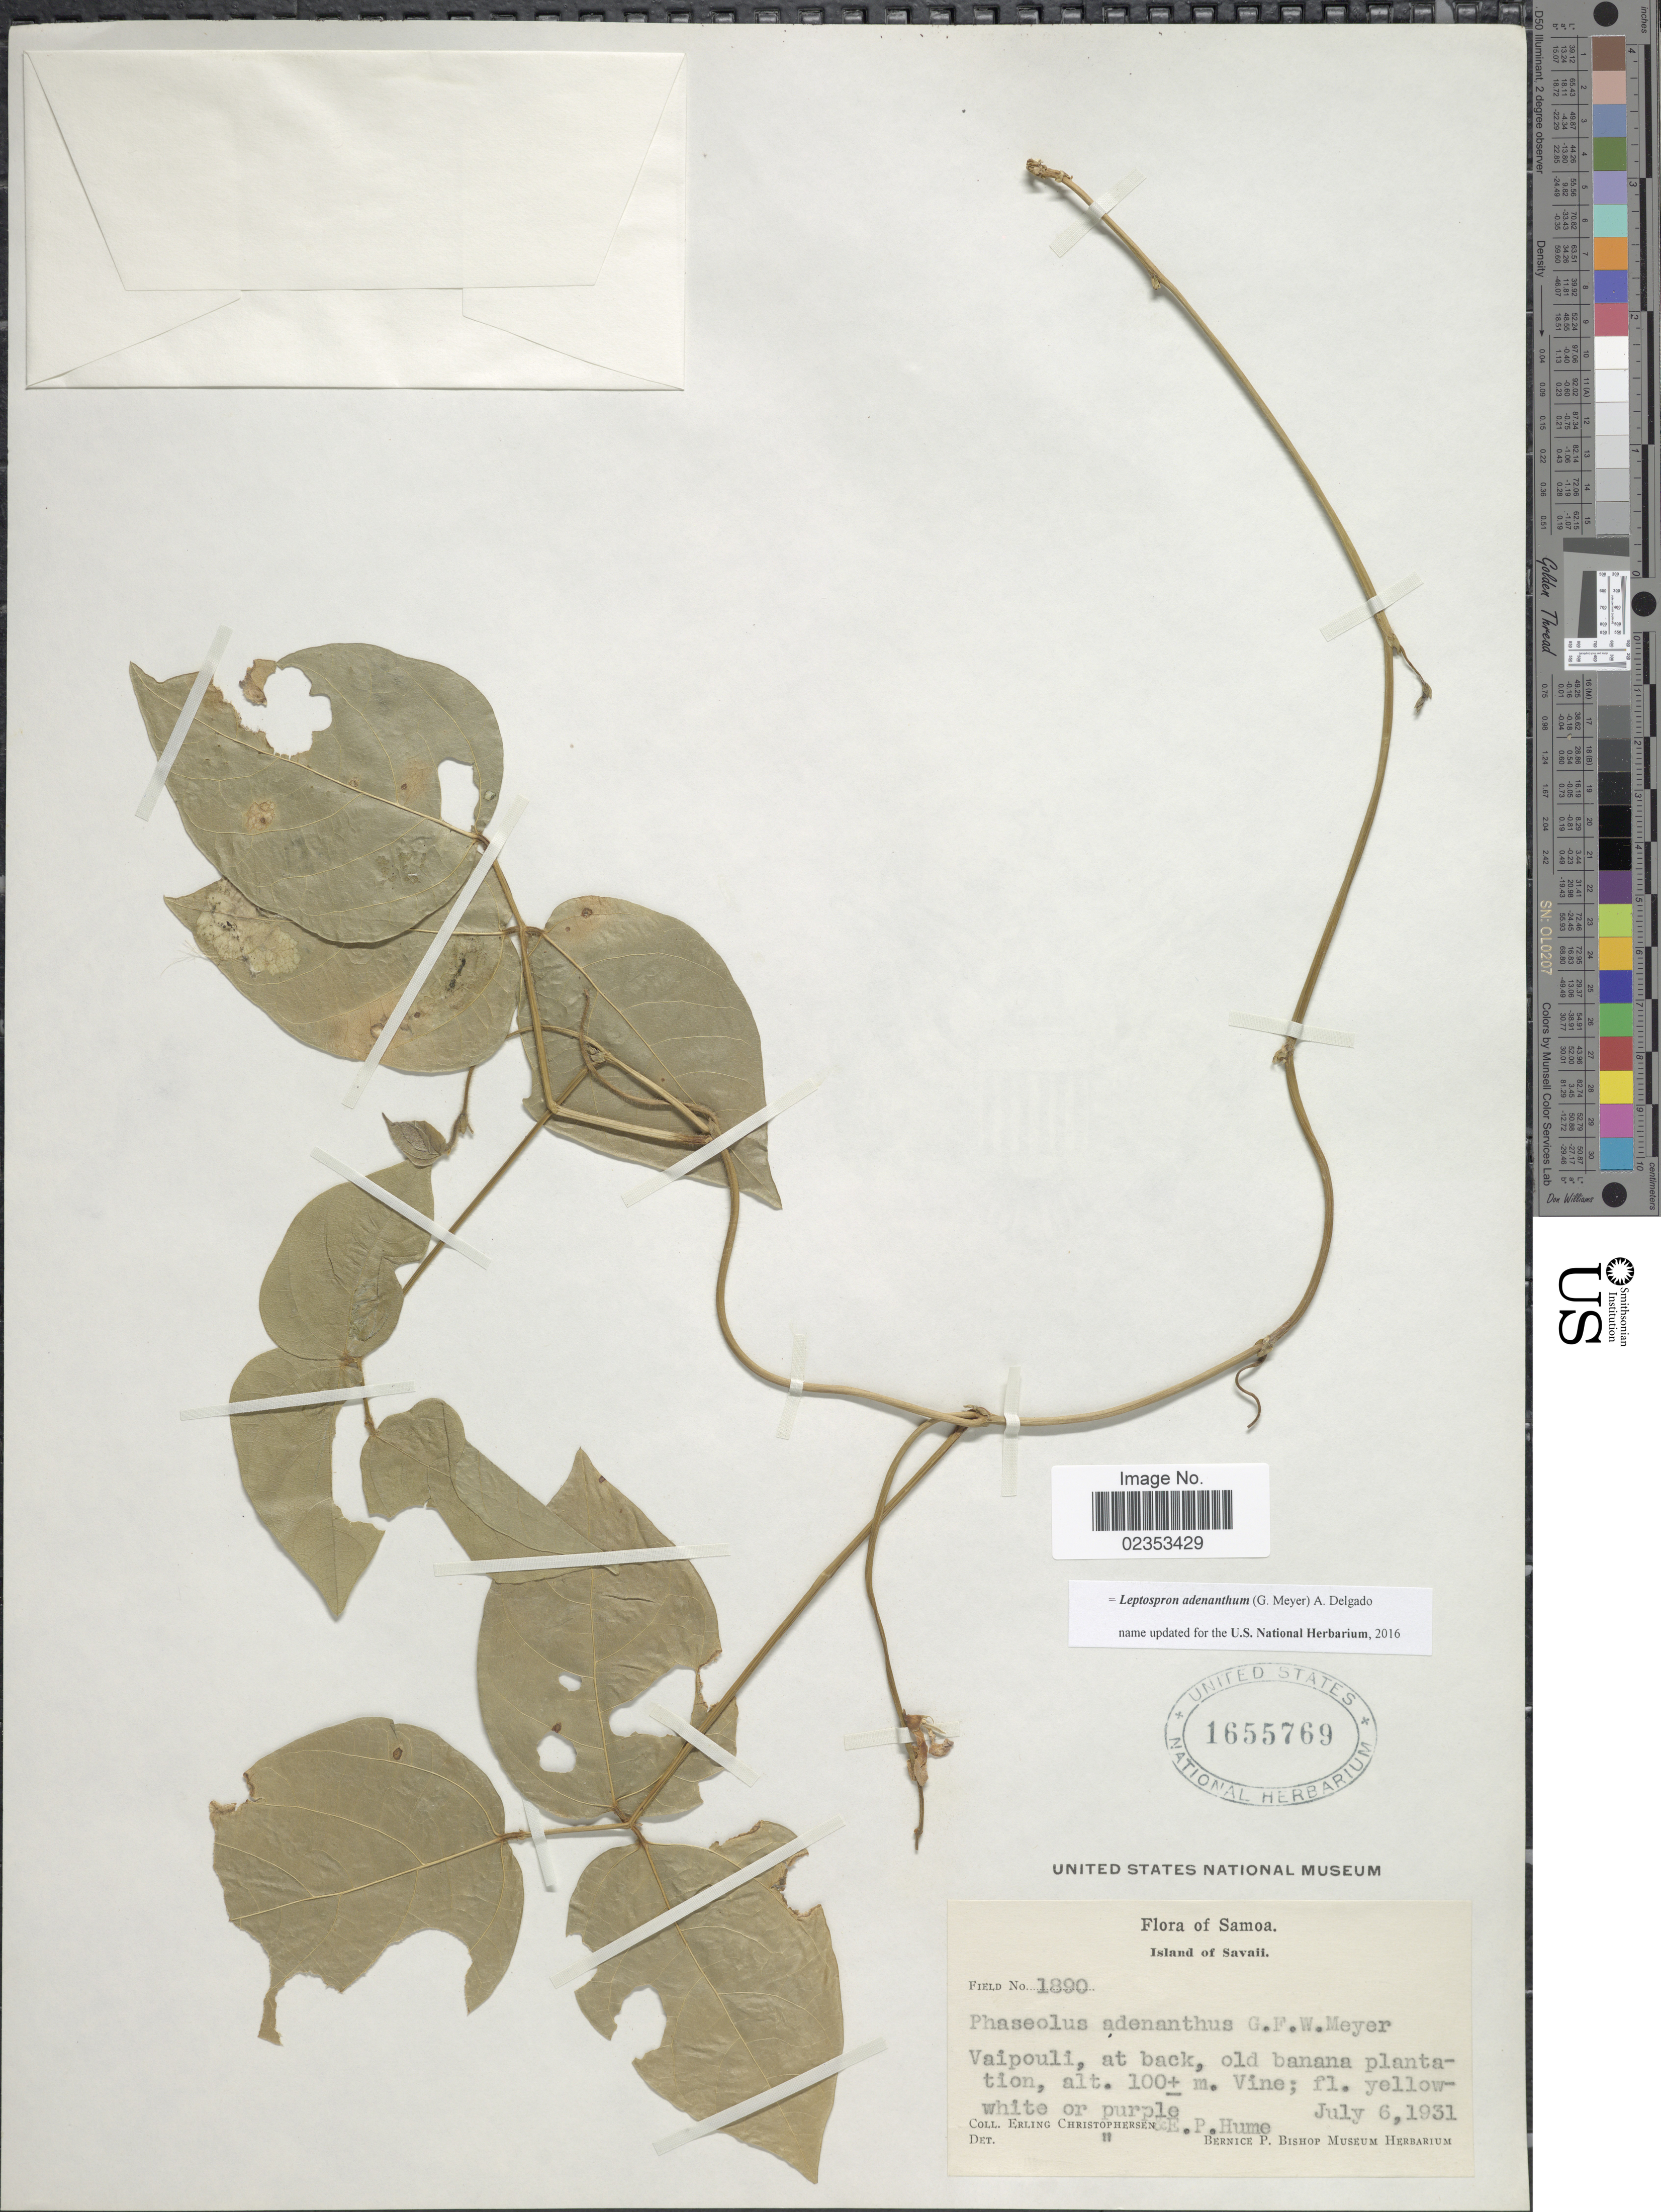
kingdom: Plantae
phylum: Tracheophyta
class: Magnoliopsida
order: Fabales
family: Fabaceae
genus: Leptospron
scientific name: Leptospron adenanthum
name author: (G. Mey.) A. Delgado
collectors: E. Christophersen & E. P. Hume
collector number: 1890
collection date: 1931-07-06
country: Samoa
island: Savai'i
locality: Samoa, Island of Savaii, Vaipouli, at back, old banana plantation.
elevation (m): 100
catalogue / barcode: US 1655769